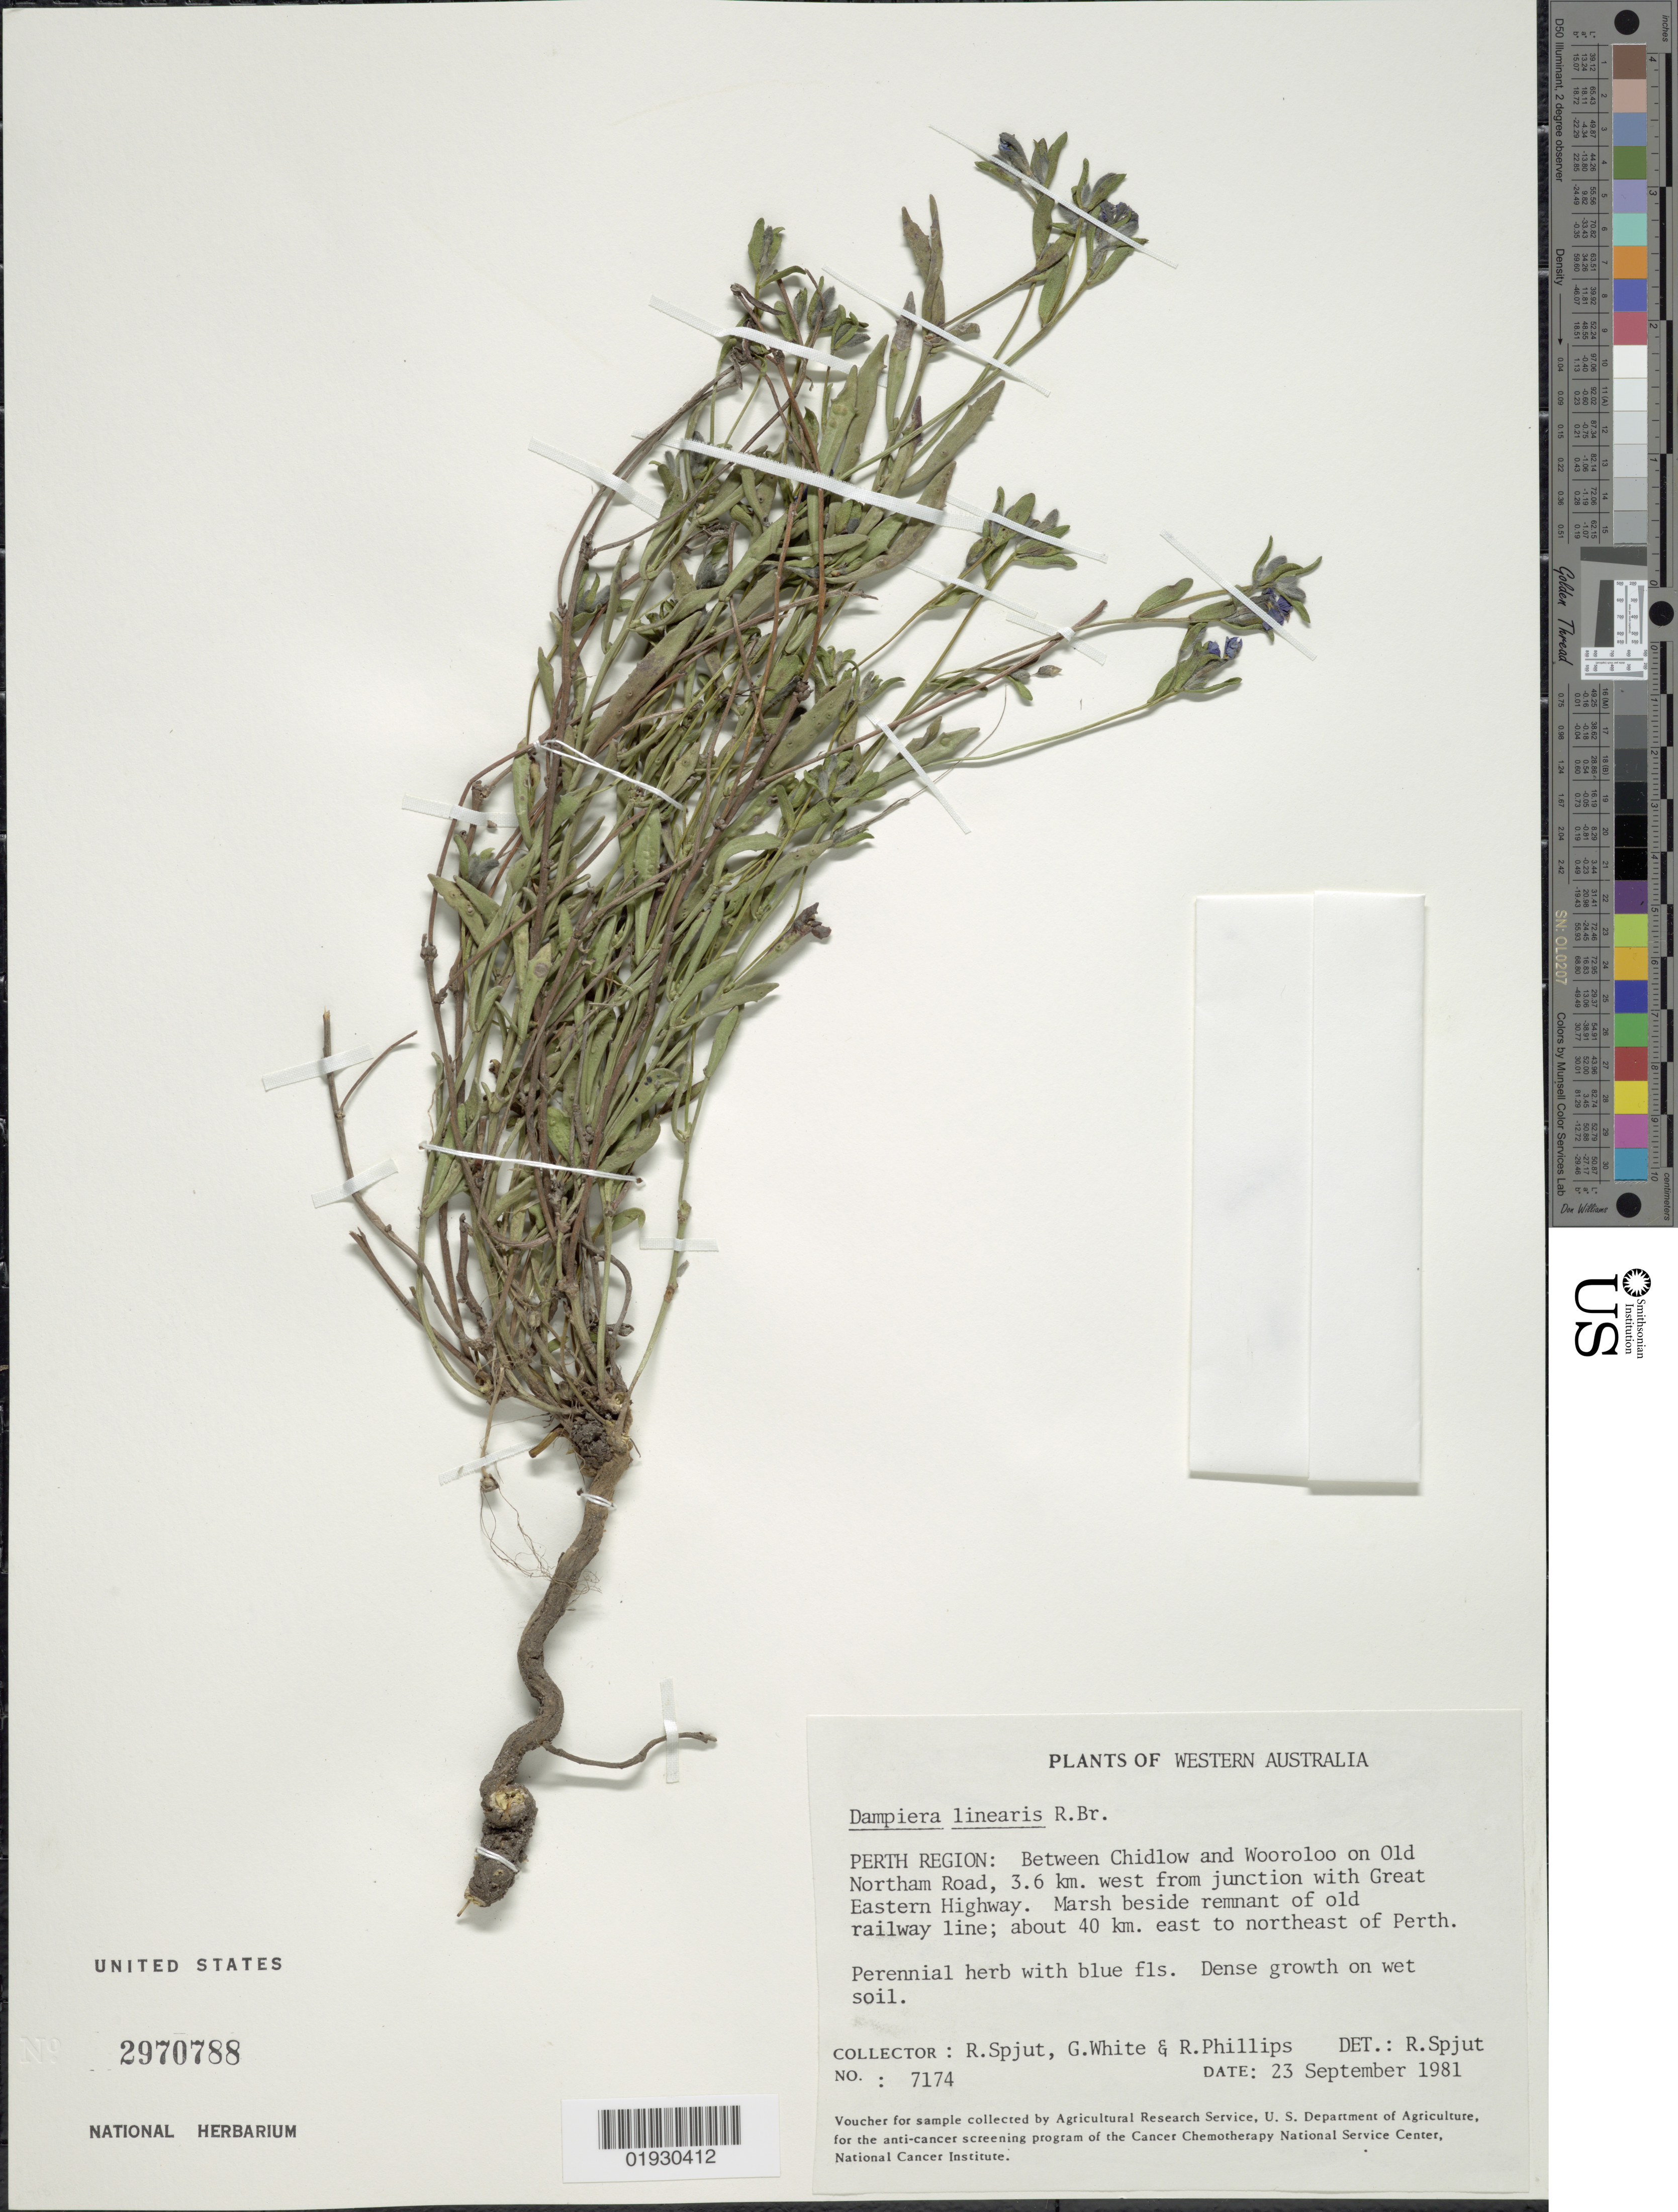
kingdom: Plantae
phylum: Tracheophyta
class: Magnoliopsida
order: Asterales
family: Goodeniaceae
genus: Dampiera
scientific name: Dampiera linearis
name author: R. Br.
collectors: R. Spjut, G. White & R. Phillips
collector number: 7174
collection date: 1981-09-23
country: Australia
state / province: Western Australia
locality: Perth Region: Between Childlow and Wooroloo on Old Northam Road, 3.6 km. west from junction with Great Eastern Highwy. Marsh beside remnant of old railway line; about 40 km. east to northeast of Perth.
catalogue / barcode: US 2970788